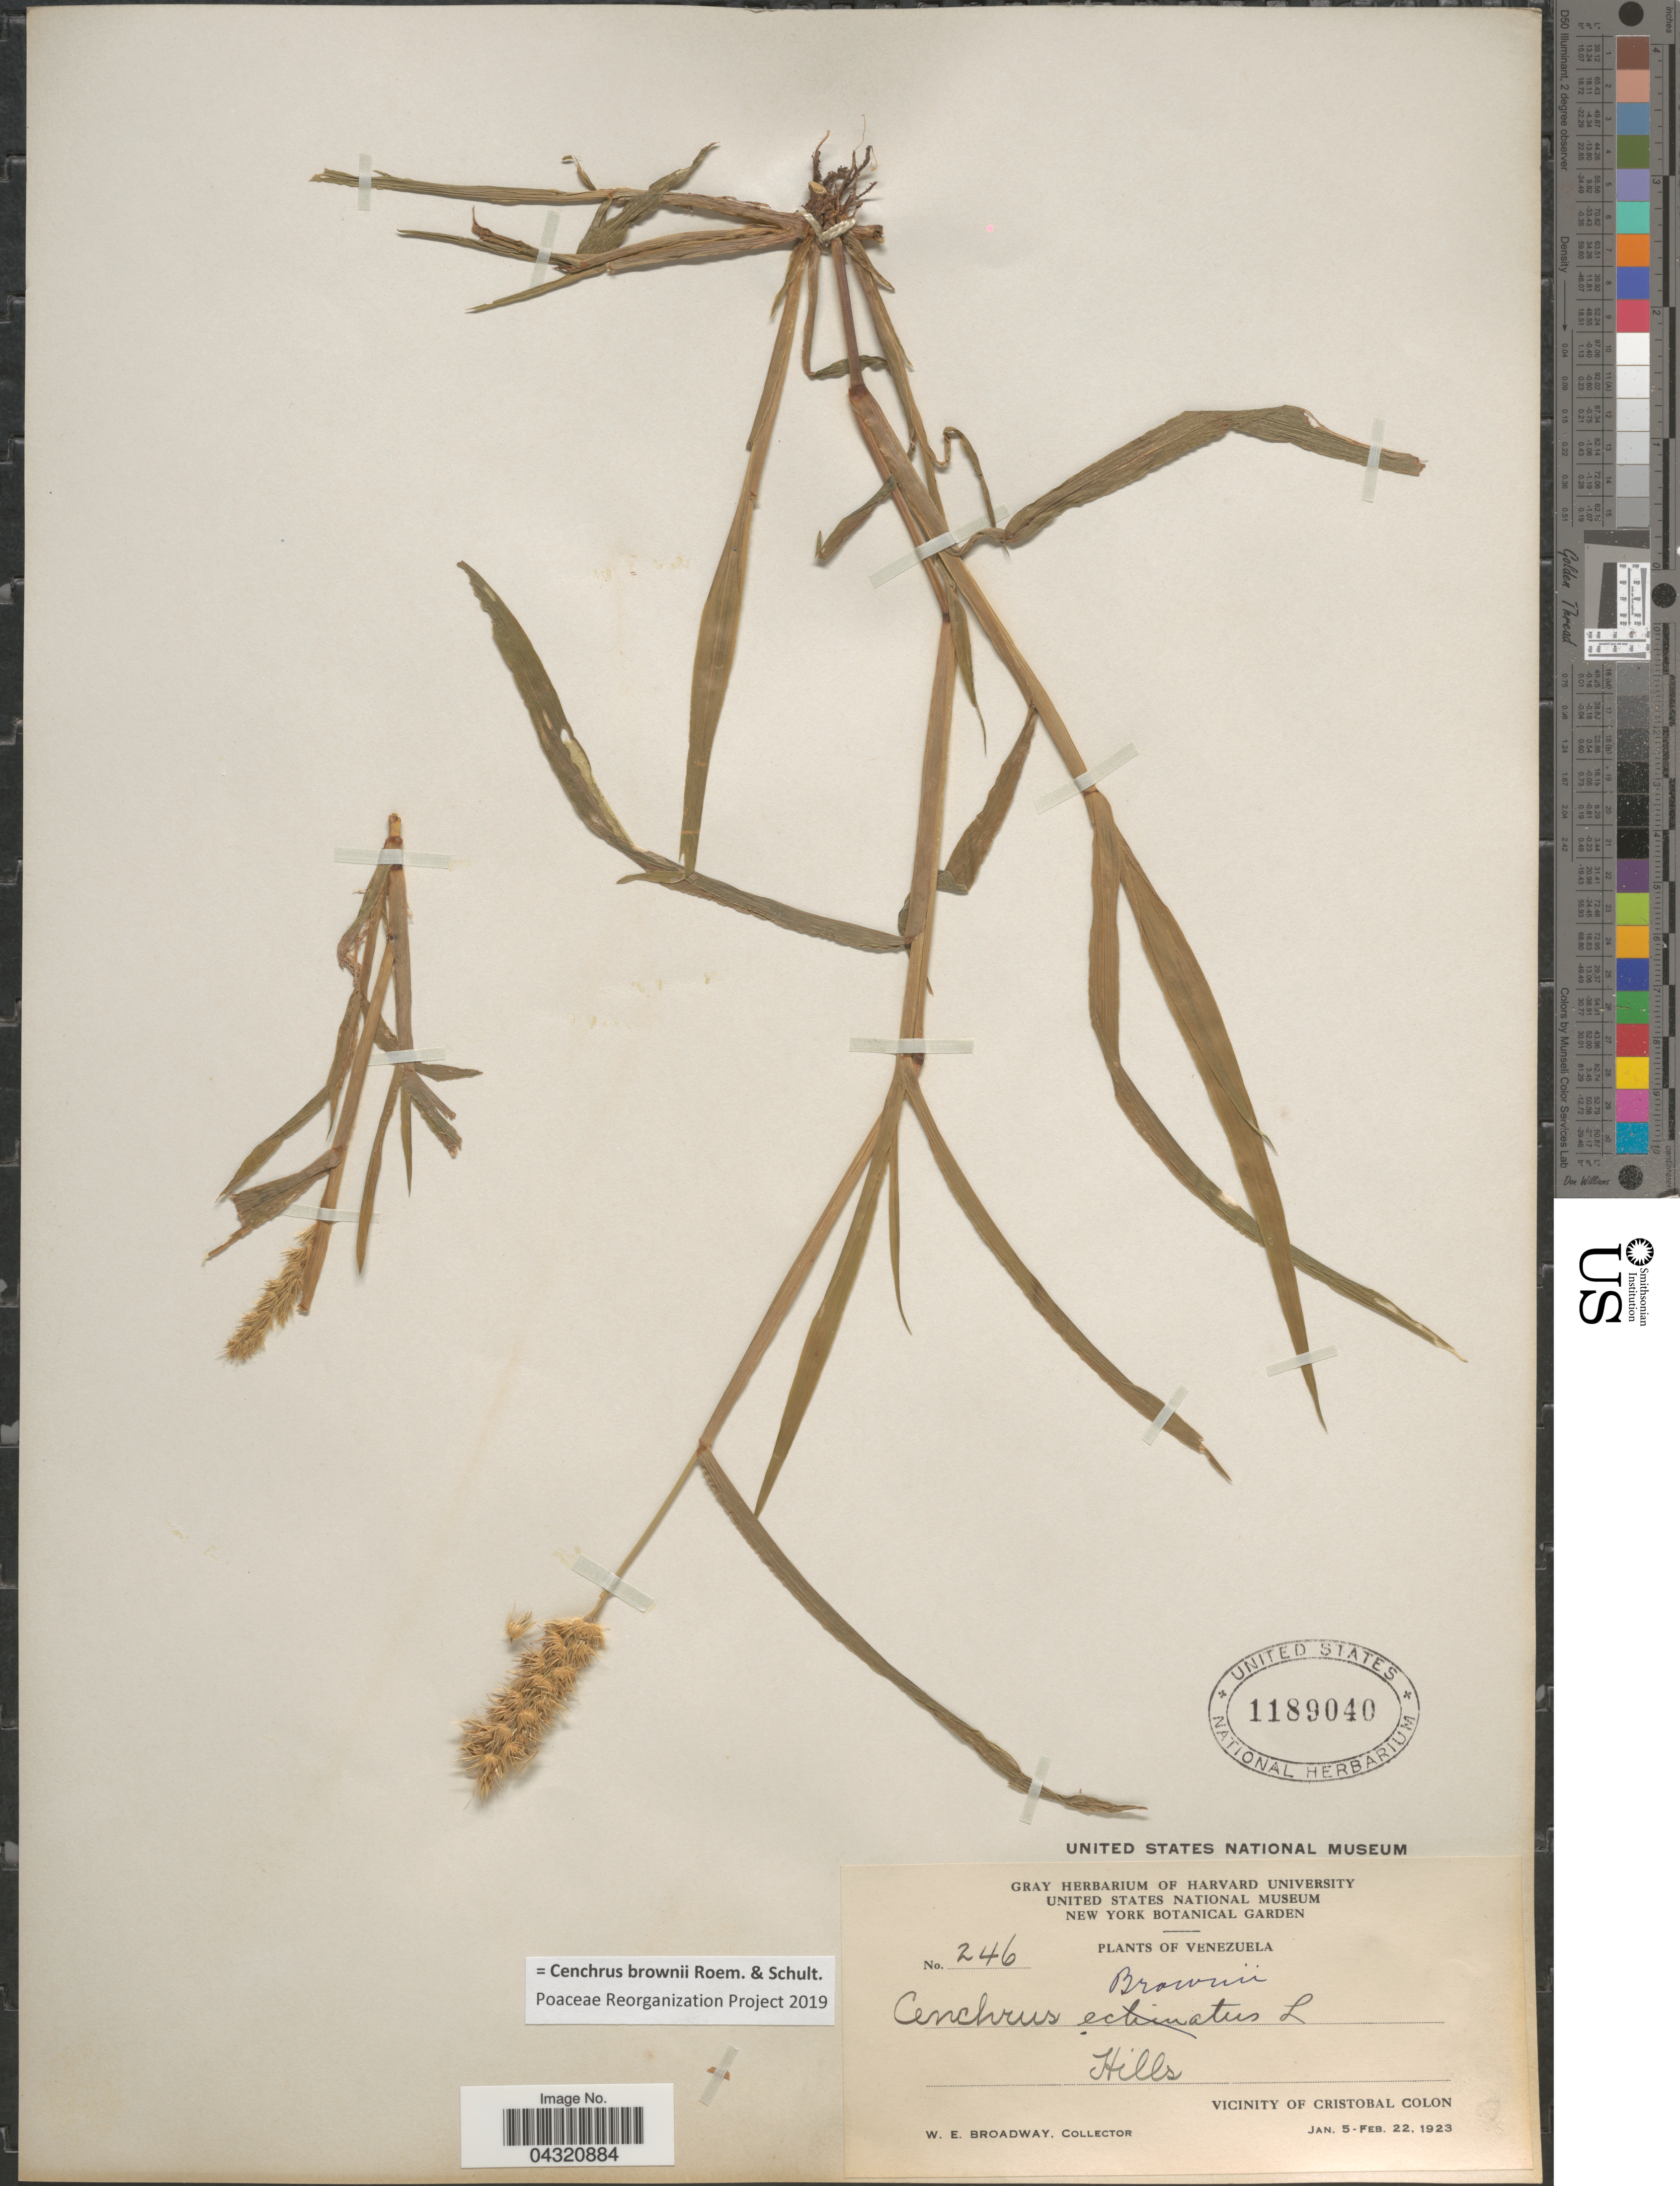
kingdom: Plantae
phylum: Tracheophyta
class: Liliopsida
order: Poales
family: Poaceae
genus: Cenchrus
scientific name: Cenchrus brownii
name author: Roem. & Schult.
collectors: W. E. Broadway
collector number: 246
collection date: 1923-01-05/1923-02-22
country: Venezuela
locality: Vicinity of Cristobal Colon.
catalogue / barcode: US 1189040